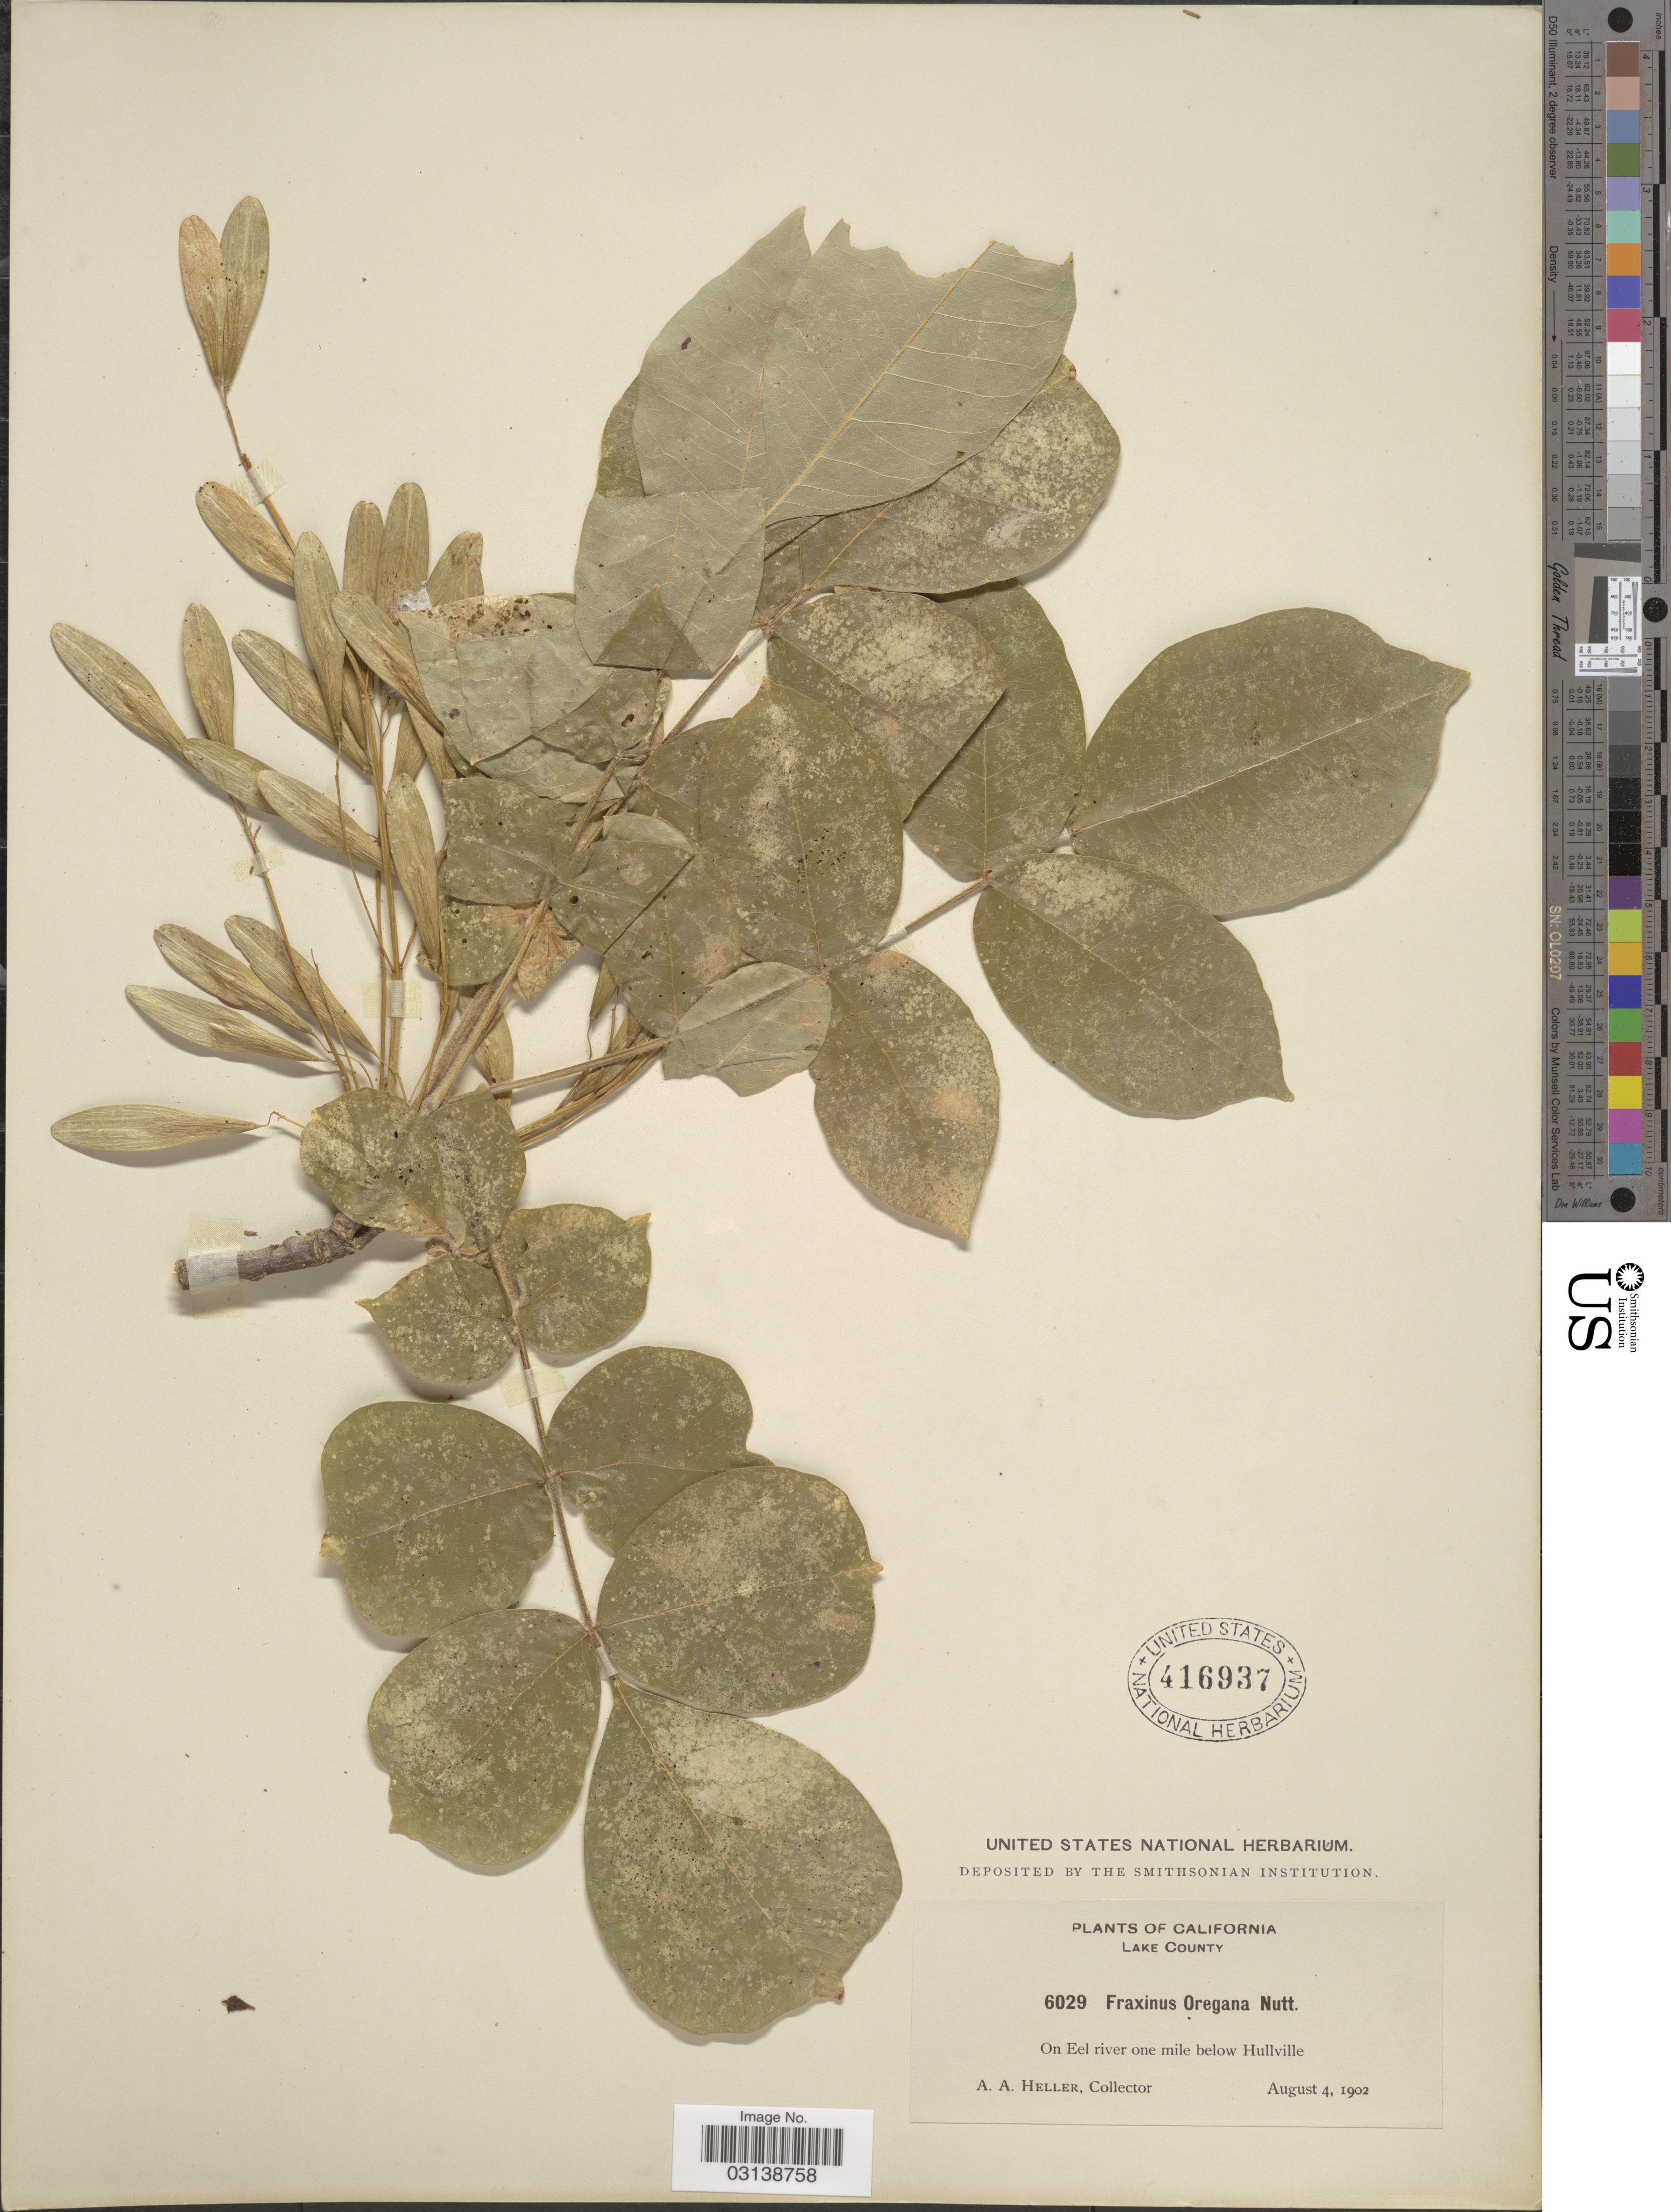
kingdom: Plantae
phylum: Tracheophyta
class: Magnoliopsida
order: Lamiales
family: Oleaceae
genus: Fraxinus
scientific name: Fraxinus latifolia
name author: Benth.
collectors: A. A. Heller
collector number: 6029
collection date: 1902-08-04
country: United States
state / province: California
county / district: Lake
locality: Lake County. On Eel river one mile below Hullville.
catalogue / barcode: US 416937